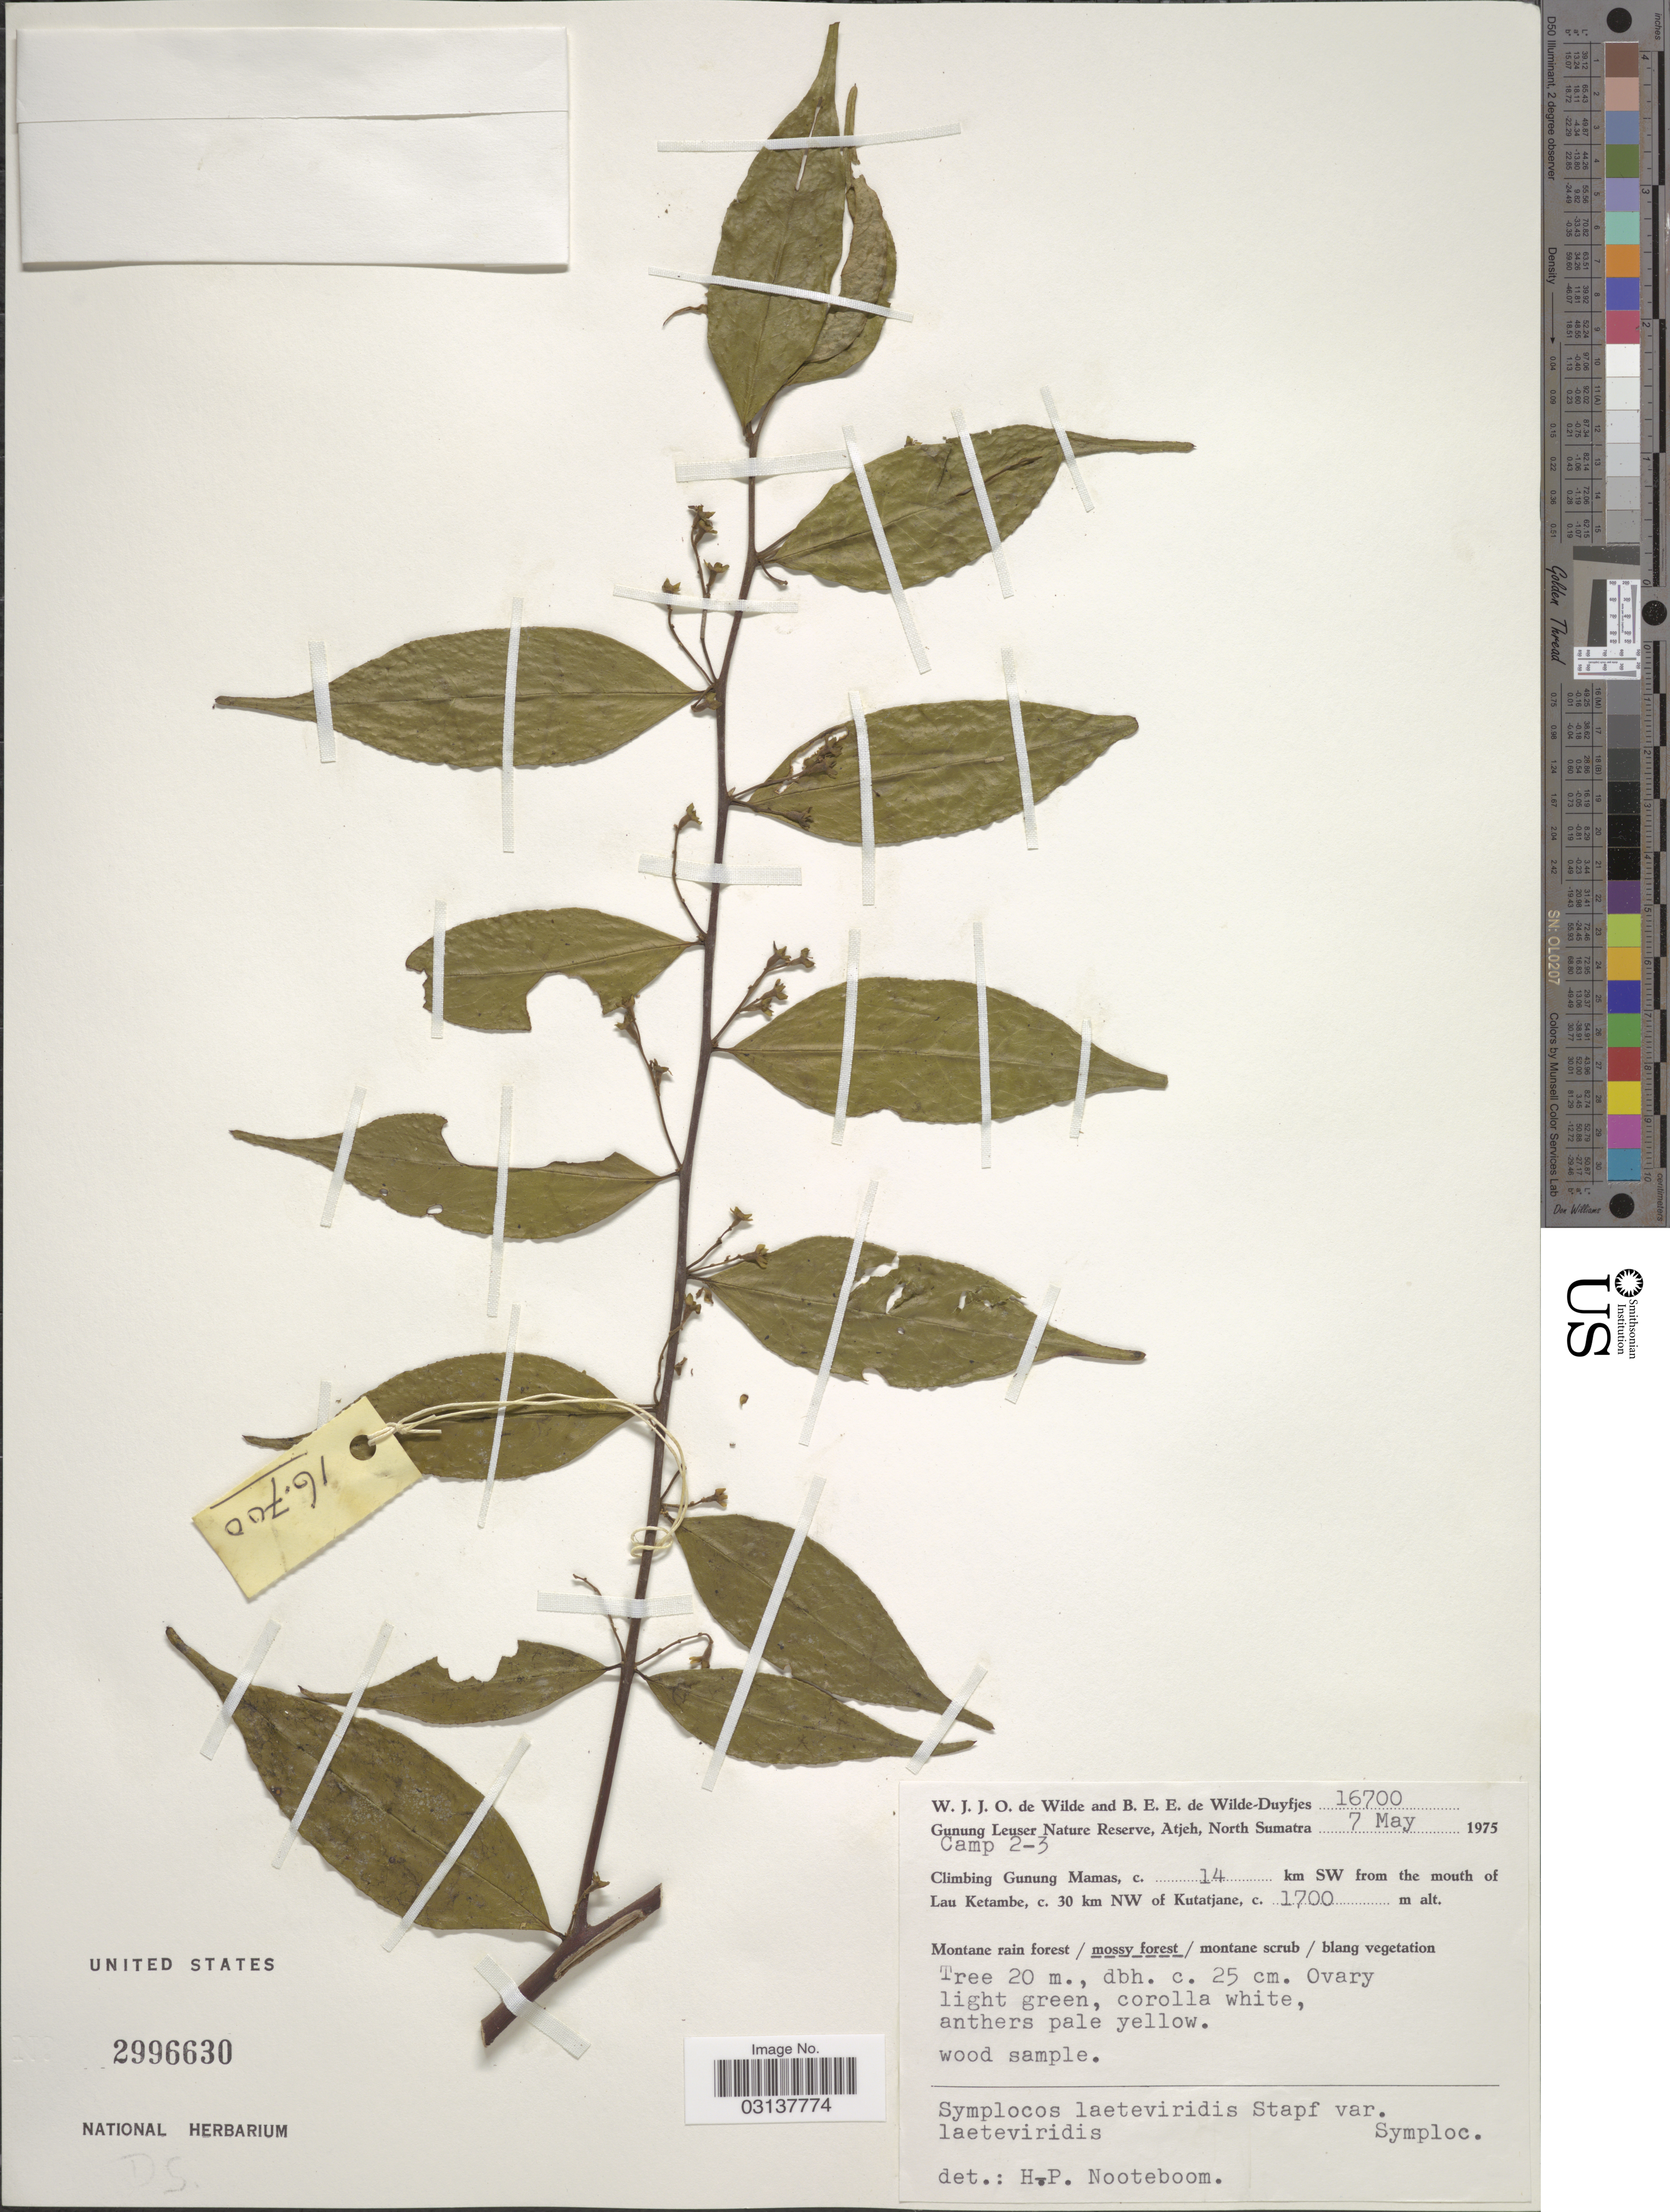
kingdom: Plantae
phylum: Tracheophyta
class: Magnoliopsida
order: Ericales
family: Symplocaceae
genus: Symplocos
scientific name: Symplocos laeteviridis var. laeteviridis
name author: Stapf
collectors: W. J. de Wilde & B. E. de Wilde-Duyfjes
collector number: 16700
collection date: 1975-05-07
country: Indonesia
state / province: Sumatra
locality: Gunung Leuser Nature Reserve, Atjeh, North Sumatra, Camp 2-3, Climbing Gunung Mamas, c. 14 km SW from the mouth of Lau Ketambe, c. 30 km NW of Kutatjane.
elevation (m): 1700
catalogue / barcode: US 2996630